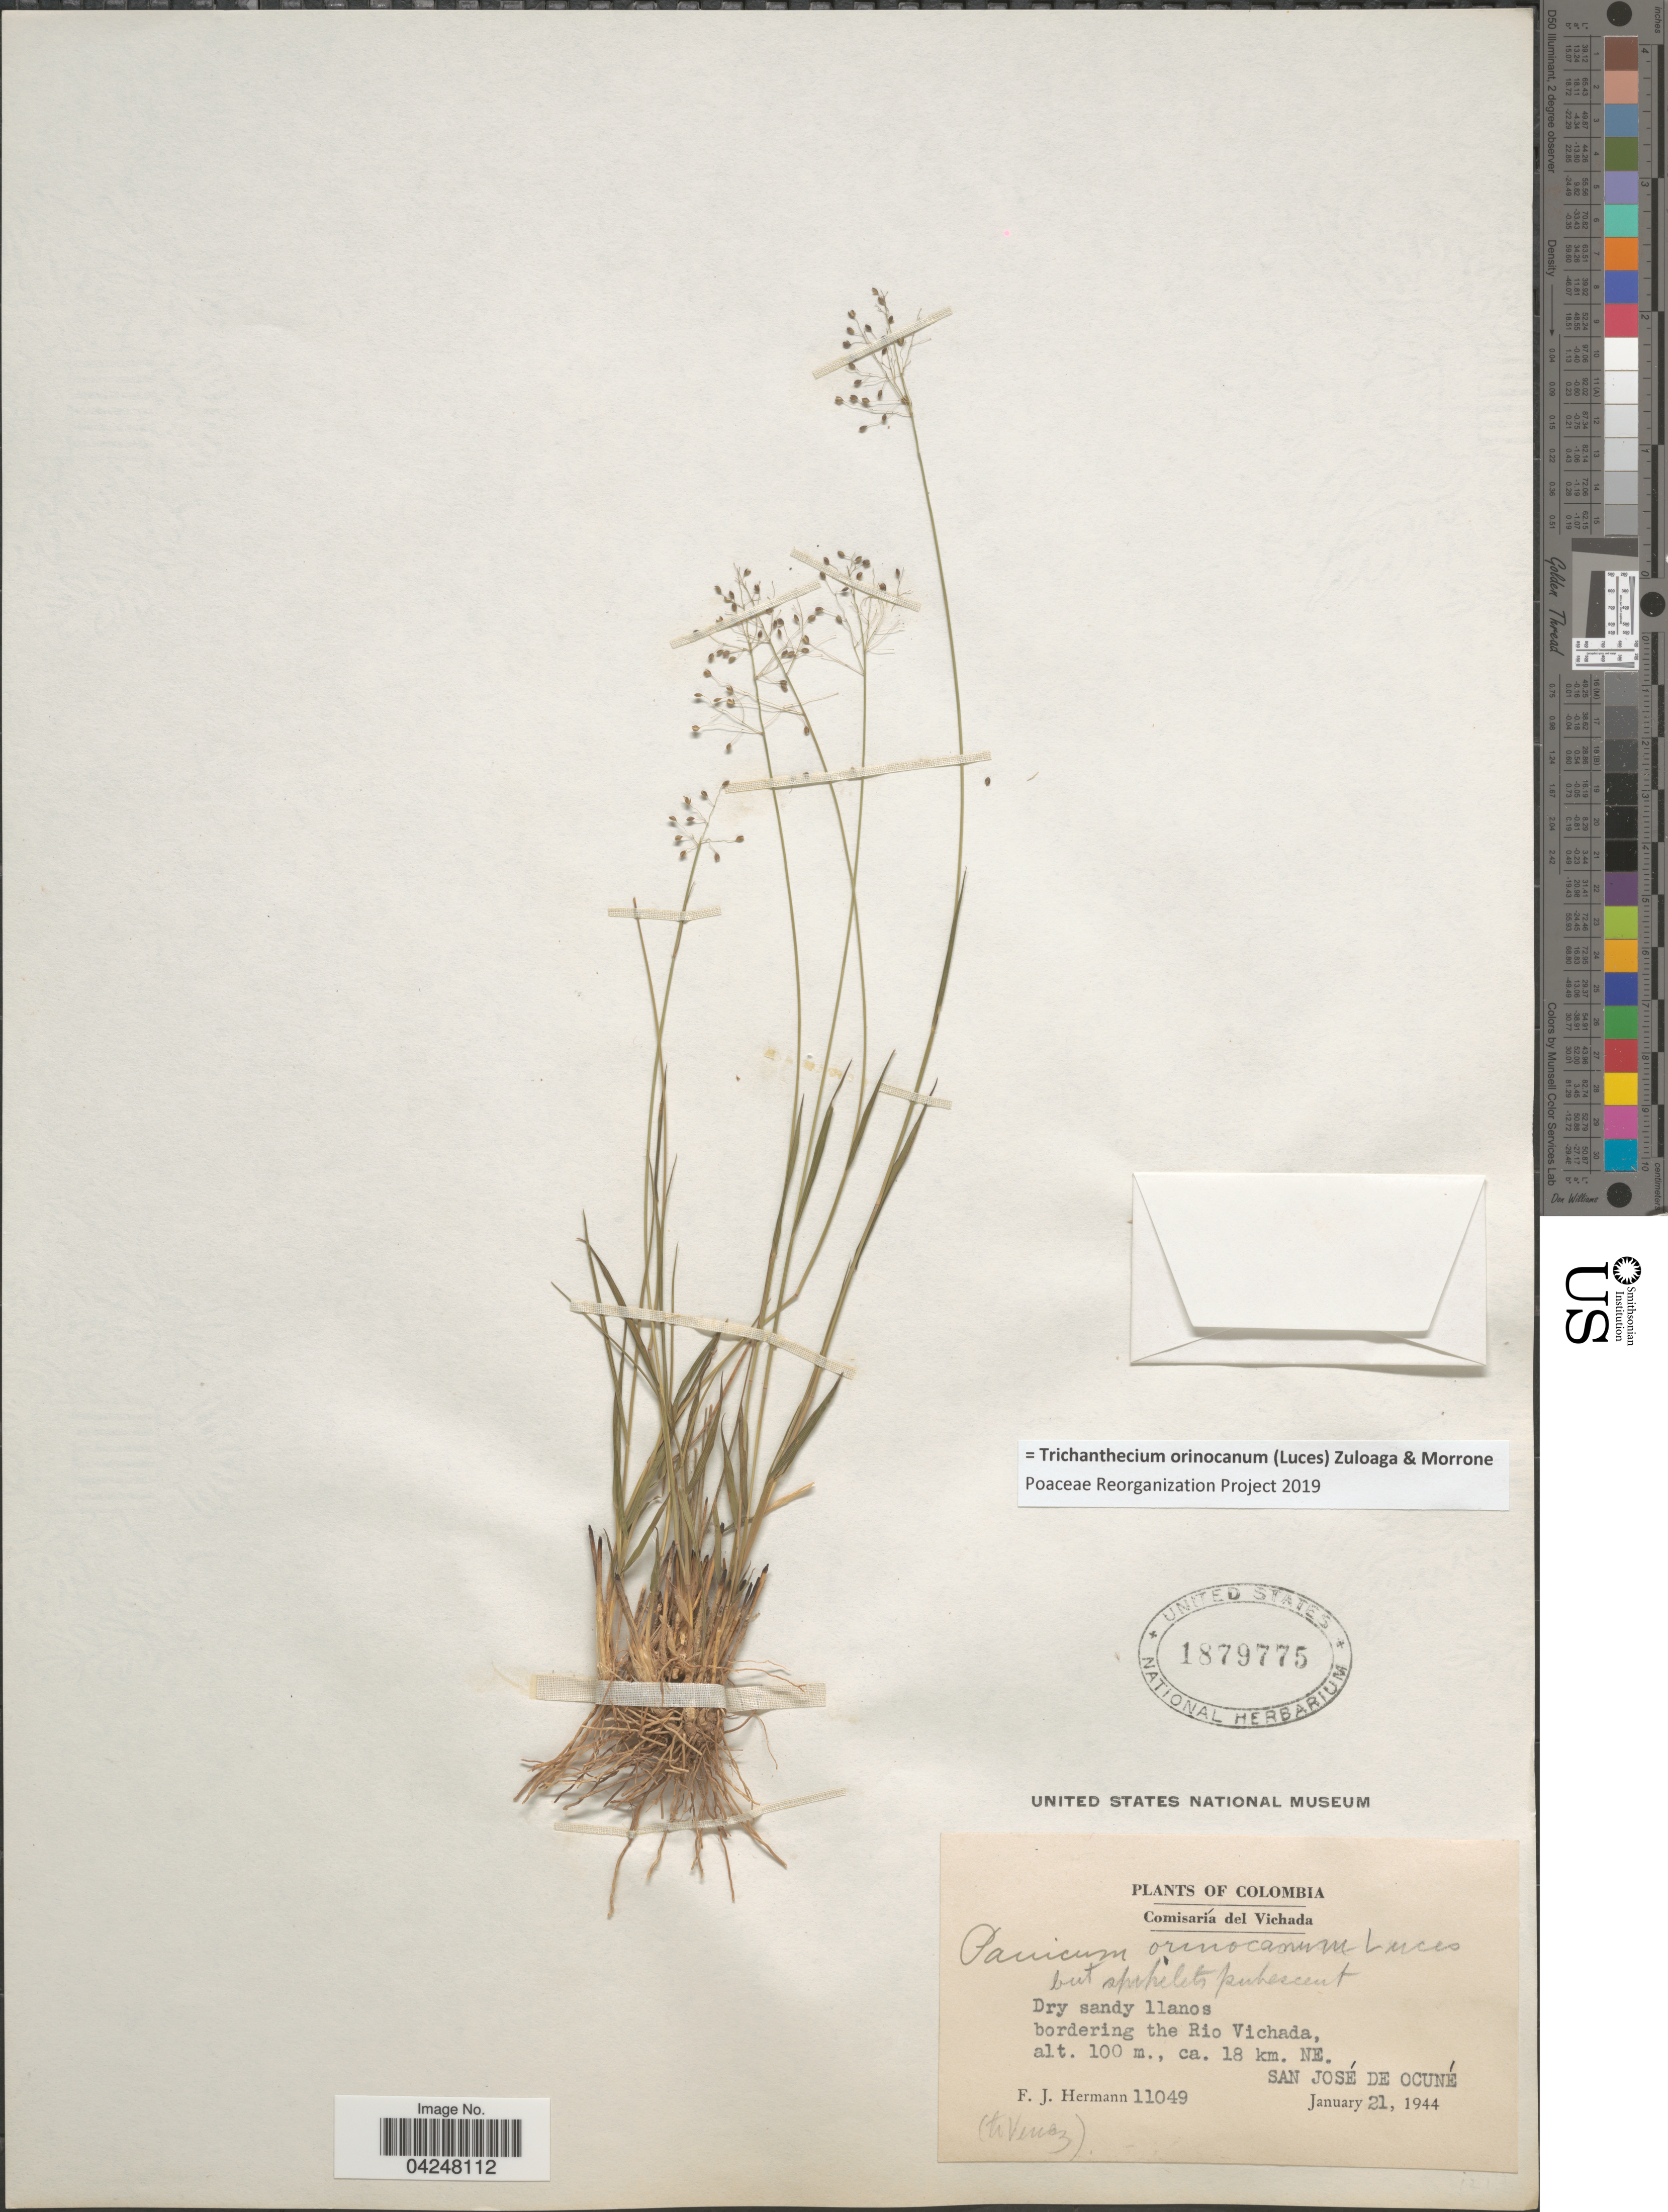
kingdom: Plantae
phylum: Tracheophyta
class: Liliopsida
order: Poales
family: Poaceae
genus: Trichanthecium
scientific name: Trichanthecium orinocanum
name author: (Luces) Zuloaga & Morrone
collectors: F. J. Hermann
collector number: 11049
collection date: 1944-01-21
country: Colombia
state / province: Vichada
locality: Comisaría del Vichada. Dry sandy llanos bordering the Rio Vichada, ca. 18 km. NE. San José De Ocuné.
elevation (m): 100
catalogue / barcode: US 1879775